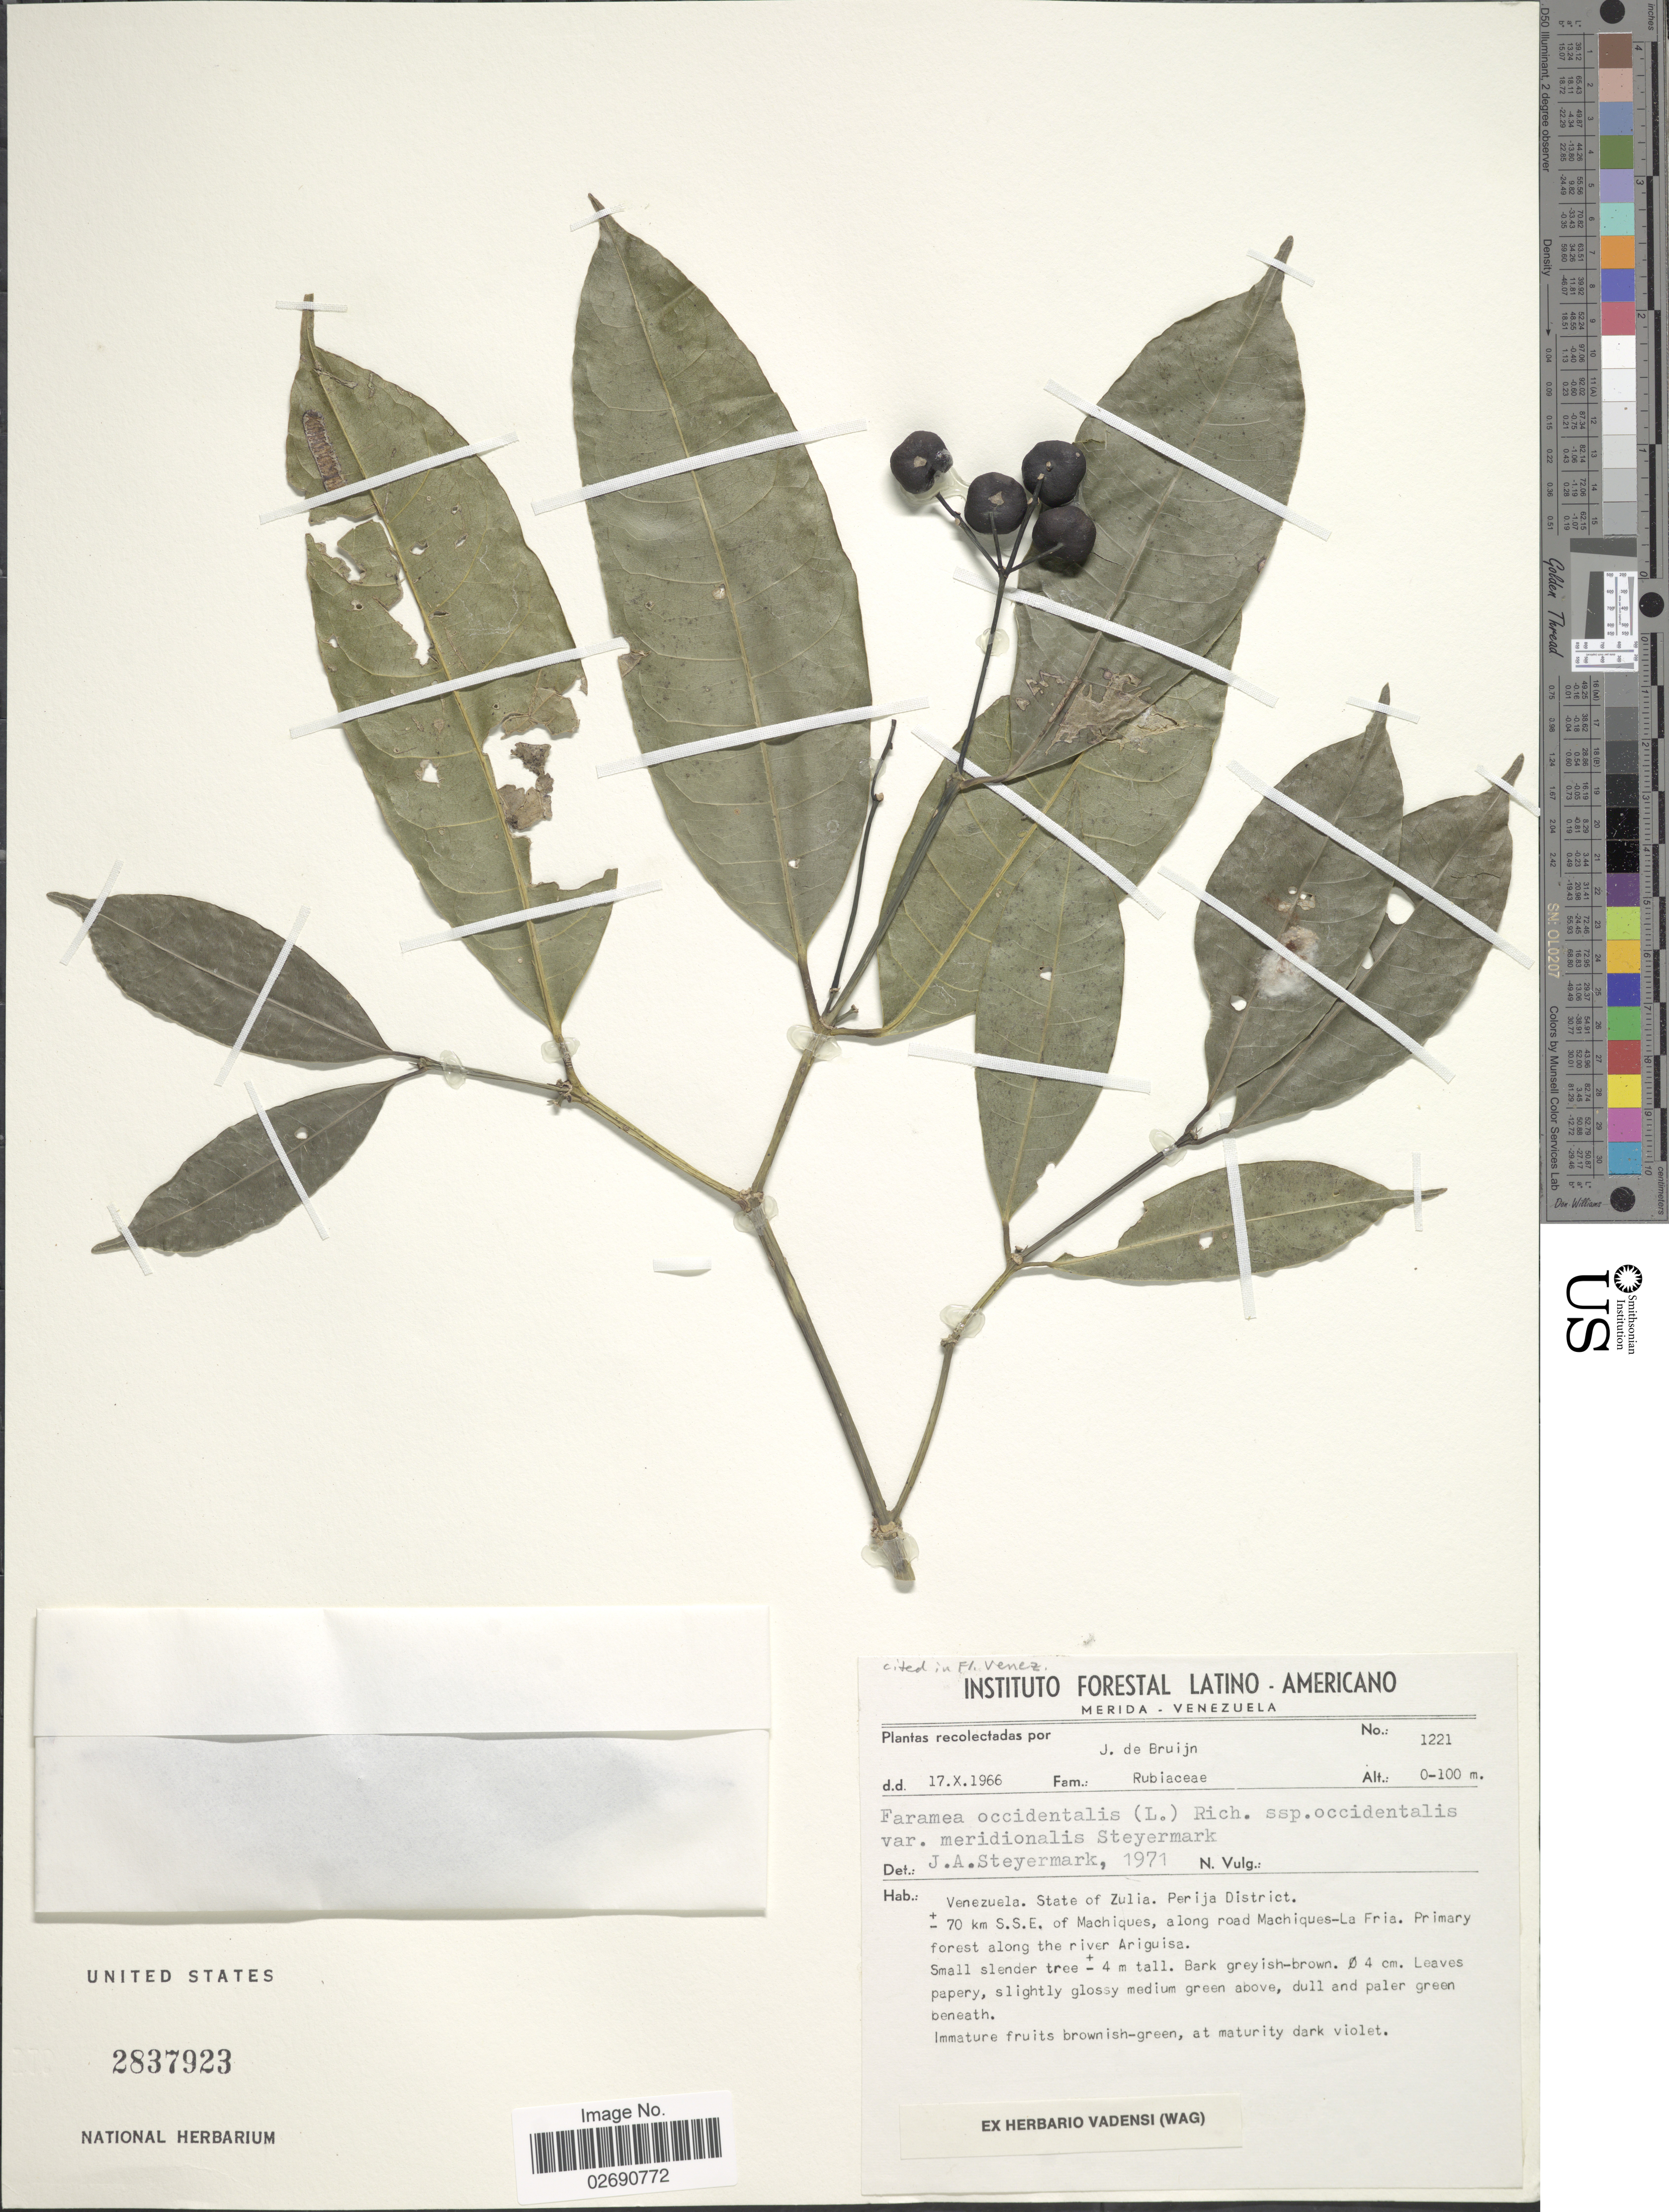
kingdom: Plantae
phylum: Tracheophyta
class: Magnoliopsida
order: Gentianales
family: Rubiaceae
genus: Faramea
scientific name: Faramea occidentalis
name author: (L.) A. Rich.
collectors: J. Bruijn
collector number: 1221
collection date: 1966-10-17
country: Venezuela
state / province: Zulia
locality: Perija District. ± 70 km S.S.E. of Machiques, along road Machiques-La Fria. Primary forest along the river Ariguisa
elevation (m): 0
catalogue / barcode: US 2837923